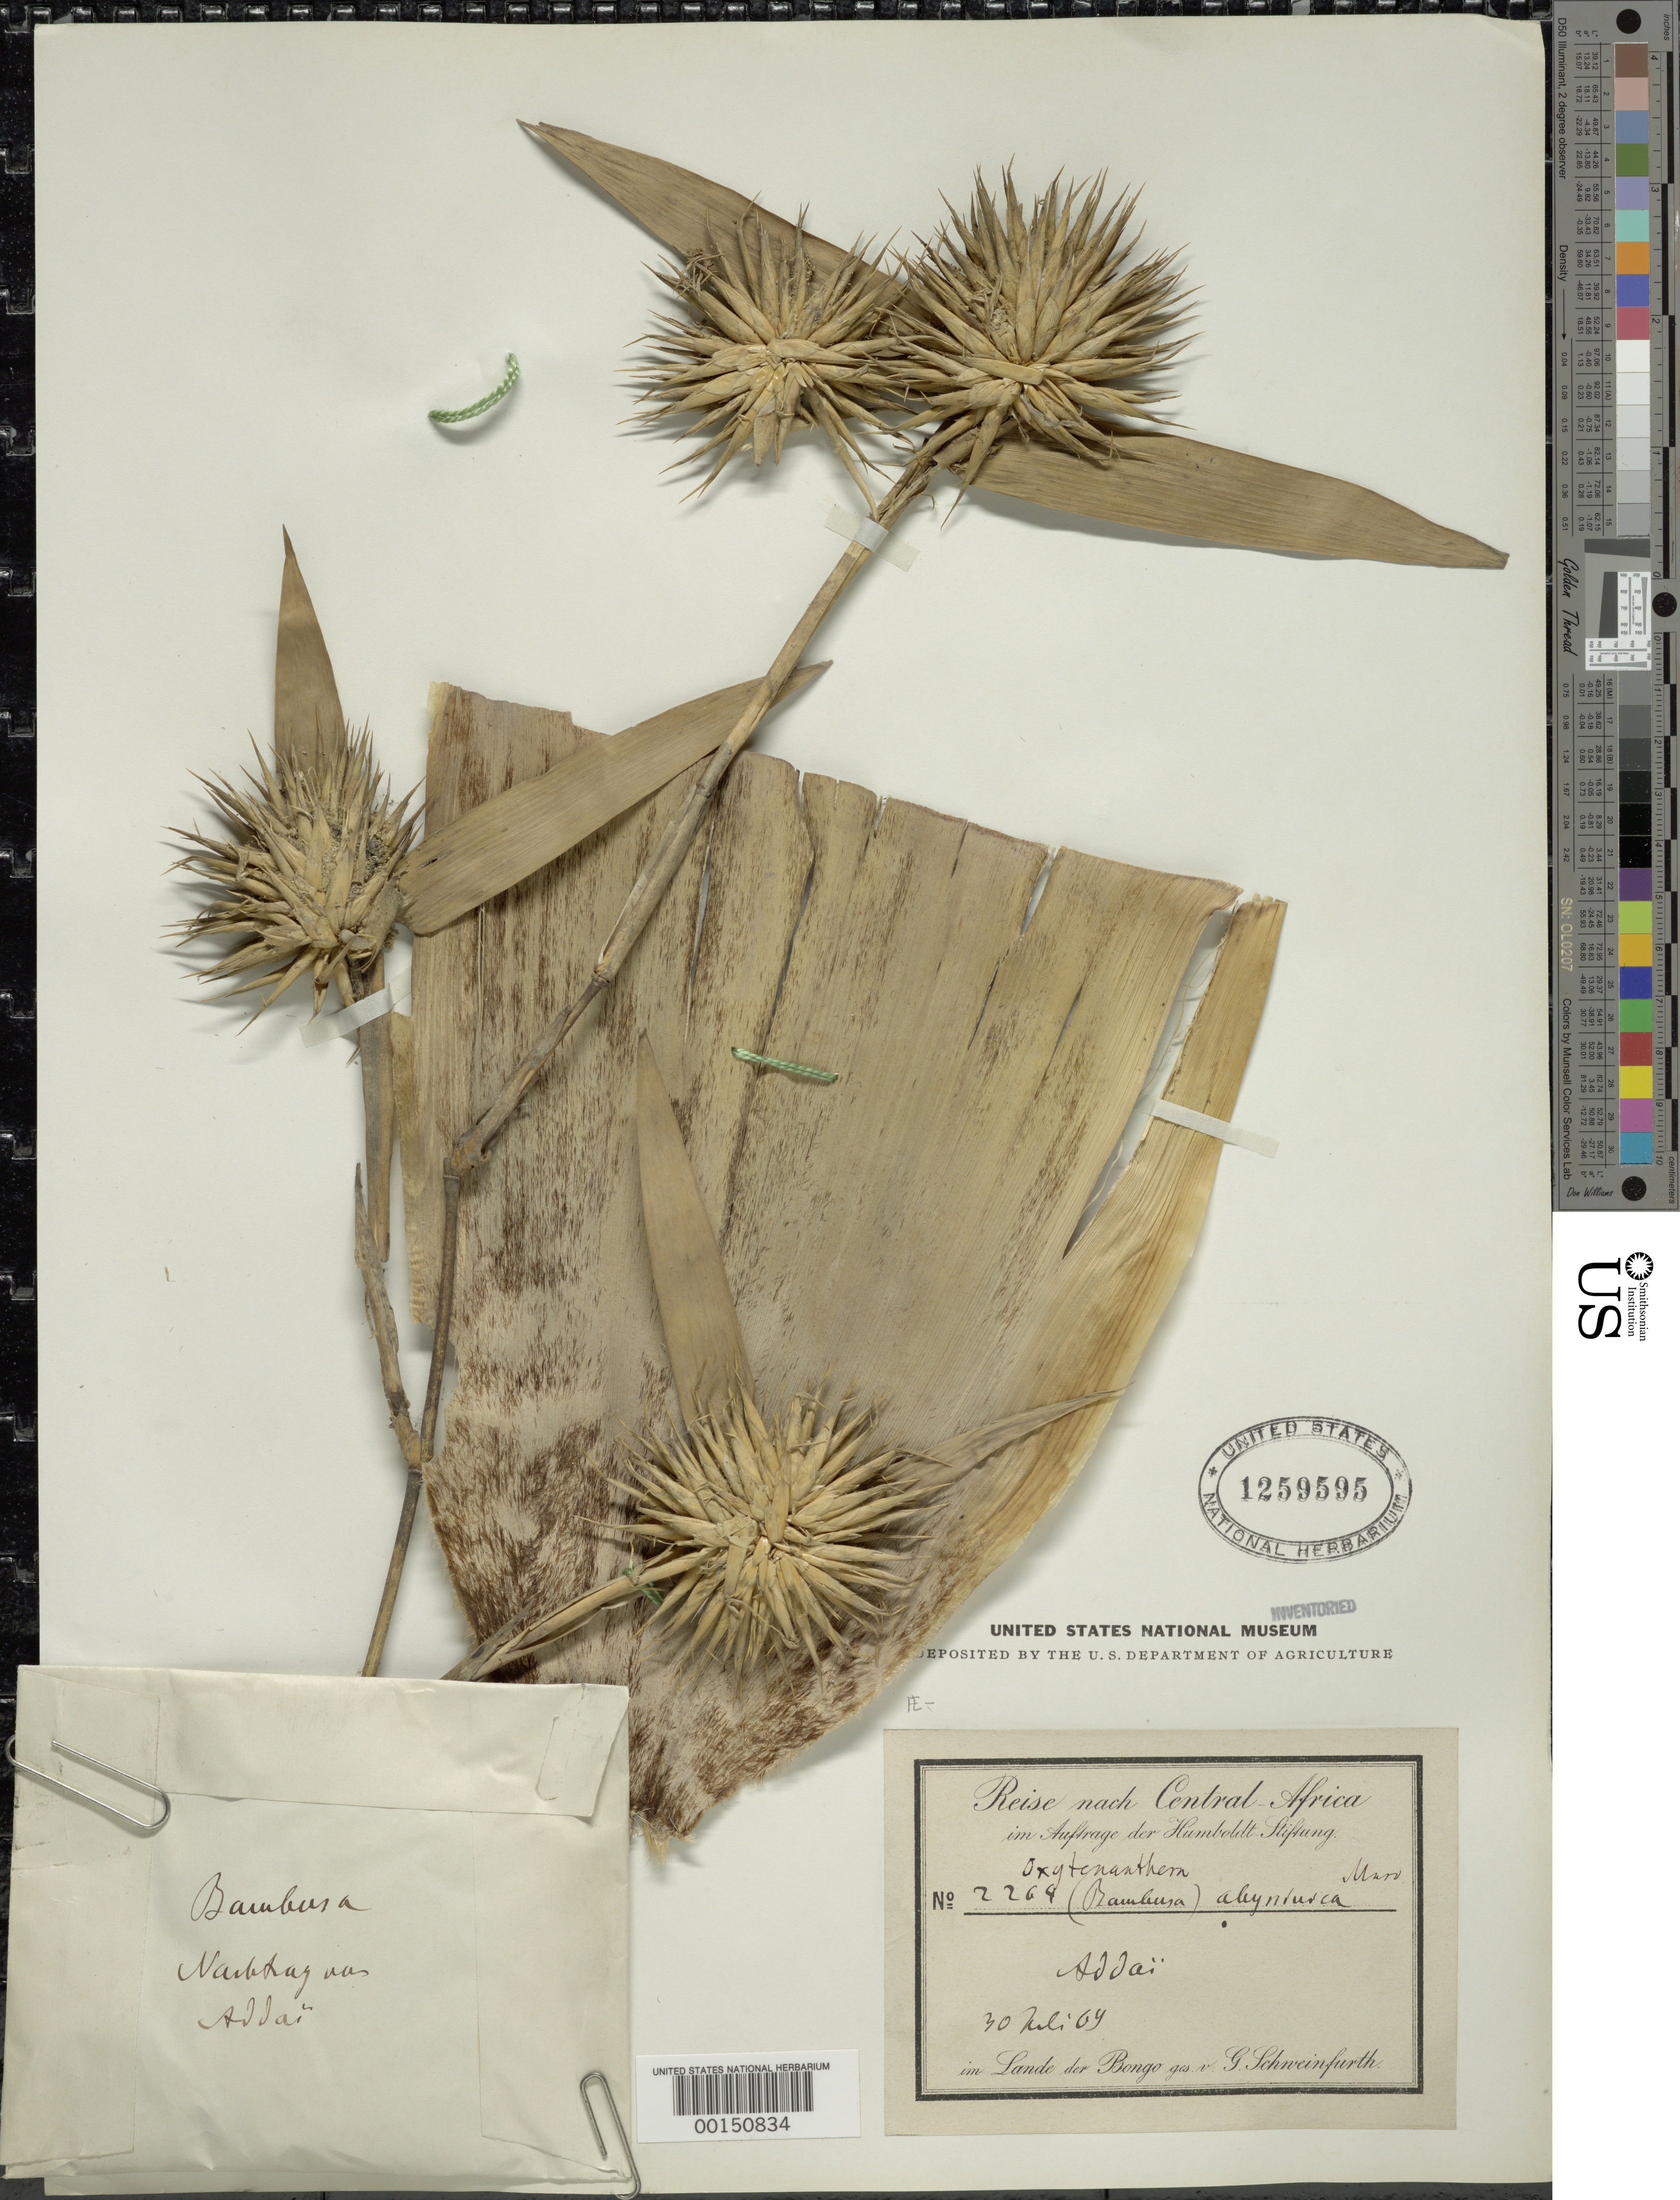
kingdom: Plantae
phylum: Tracheophyta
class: Liliopsida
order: Poales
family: Poaceae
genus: Oxytenanthera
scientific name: Oxytenanthera abyssinica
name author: (A. Rich.) Munro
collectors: G. Schneinfurth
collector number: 2264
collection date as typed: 30 Jul 1909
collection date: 1909-07-30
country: Panama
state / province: Chiriquí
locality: Around San Felix.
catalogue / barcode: US 1259595